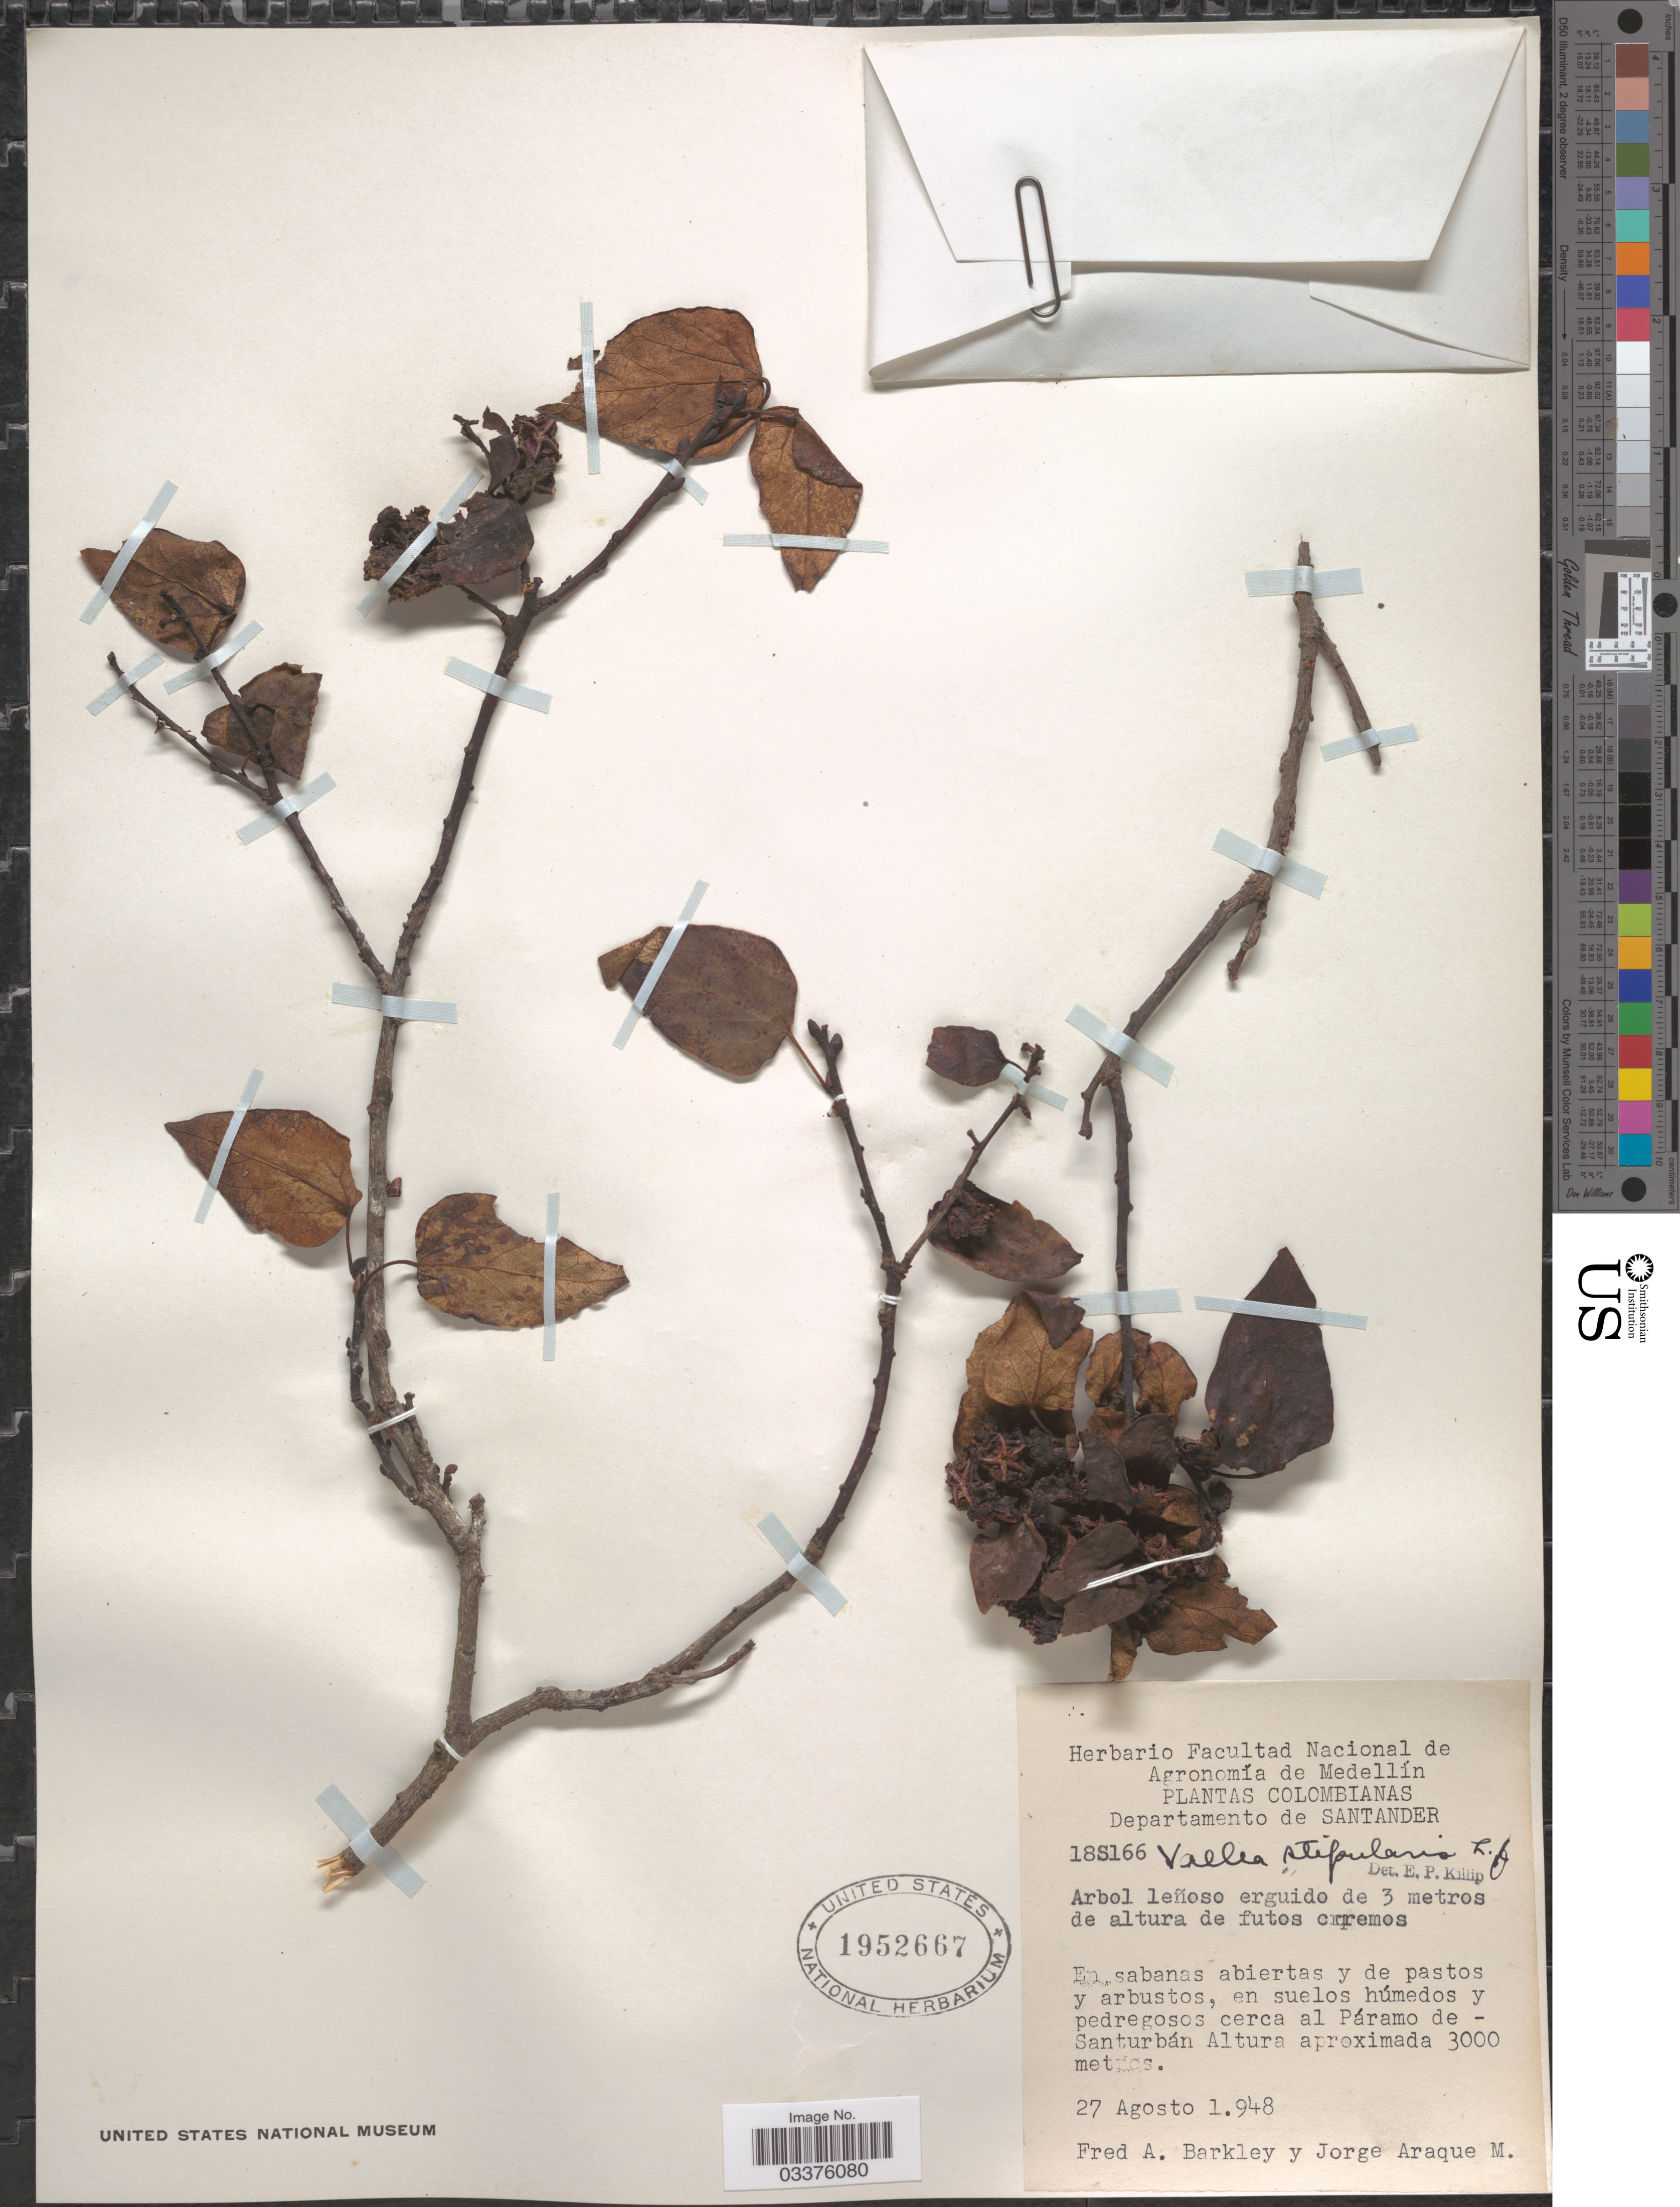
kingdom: Plantae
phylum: Tracheophyta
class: Magnoliopsida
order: Oxalidales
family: Elaeocarpaceae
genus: Vallea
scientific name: Vallea stipularis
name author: L. f.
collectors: F. A. Barkley & J. Araque Molina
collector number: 18S166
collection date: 1948-08-27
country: Colombia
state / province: Santander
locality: Departamento de Santander, El sabanas abiertas y de pastos y arbustos, en suelos húmedos y pedregosos cerca al Páramo de Santurbán.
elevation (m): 3000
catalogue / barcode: US 1952667